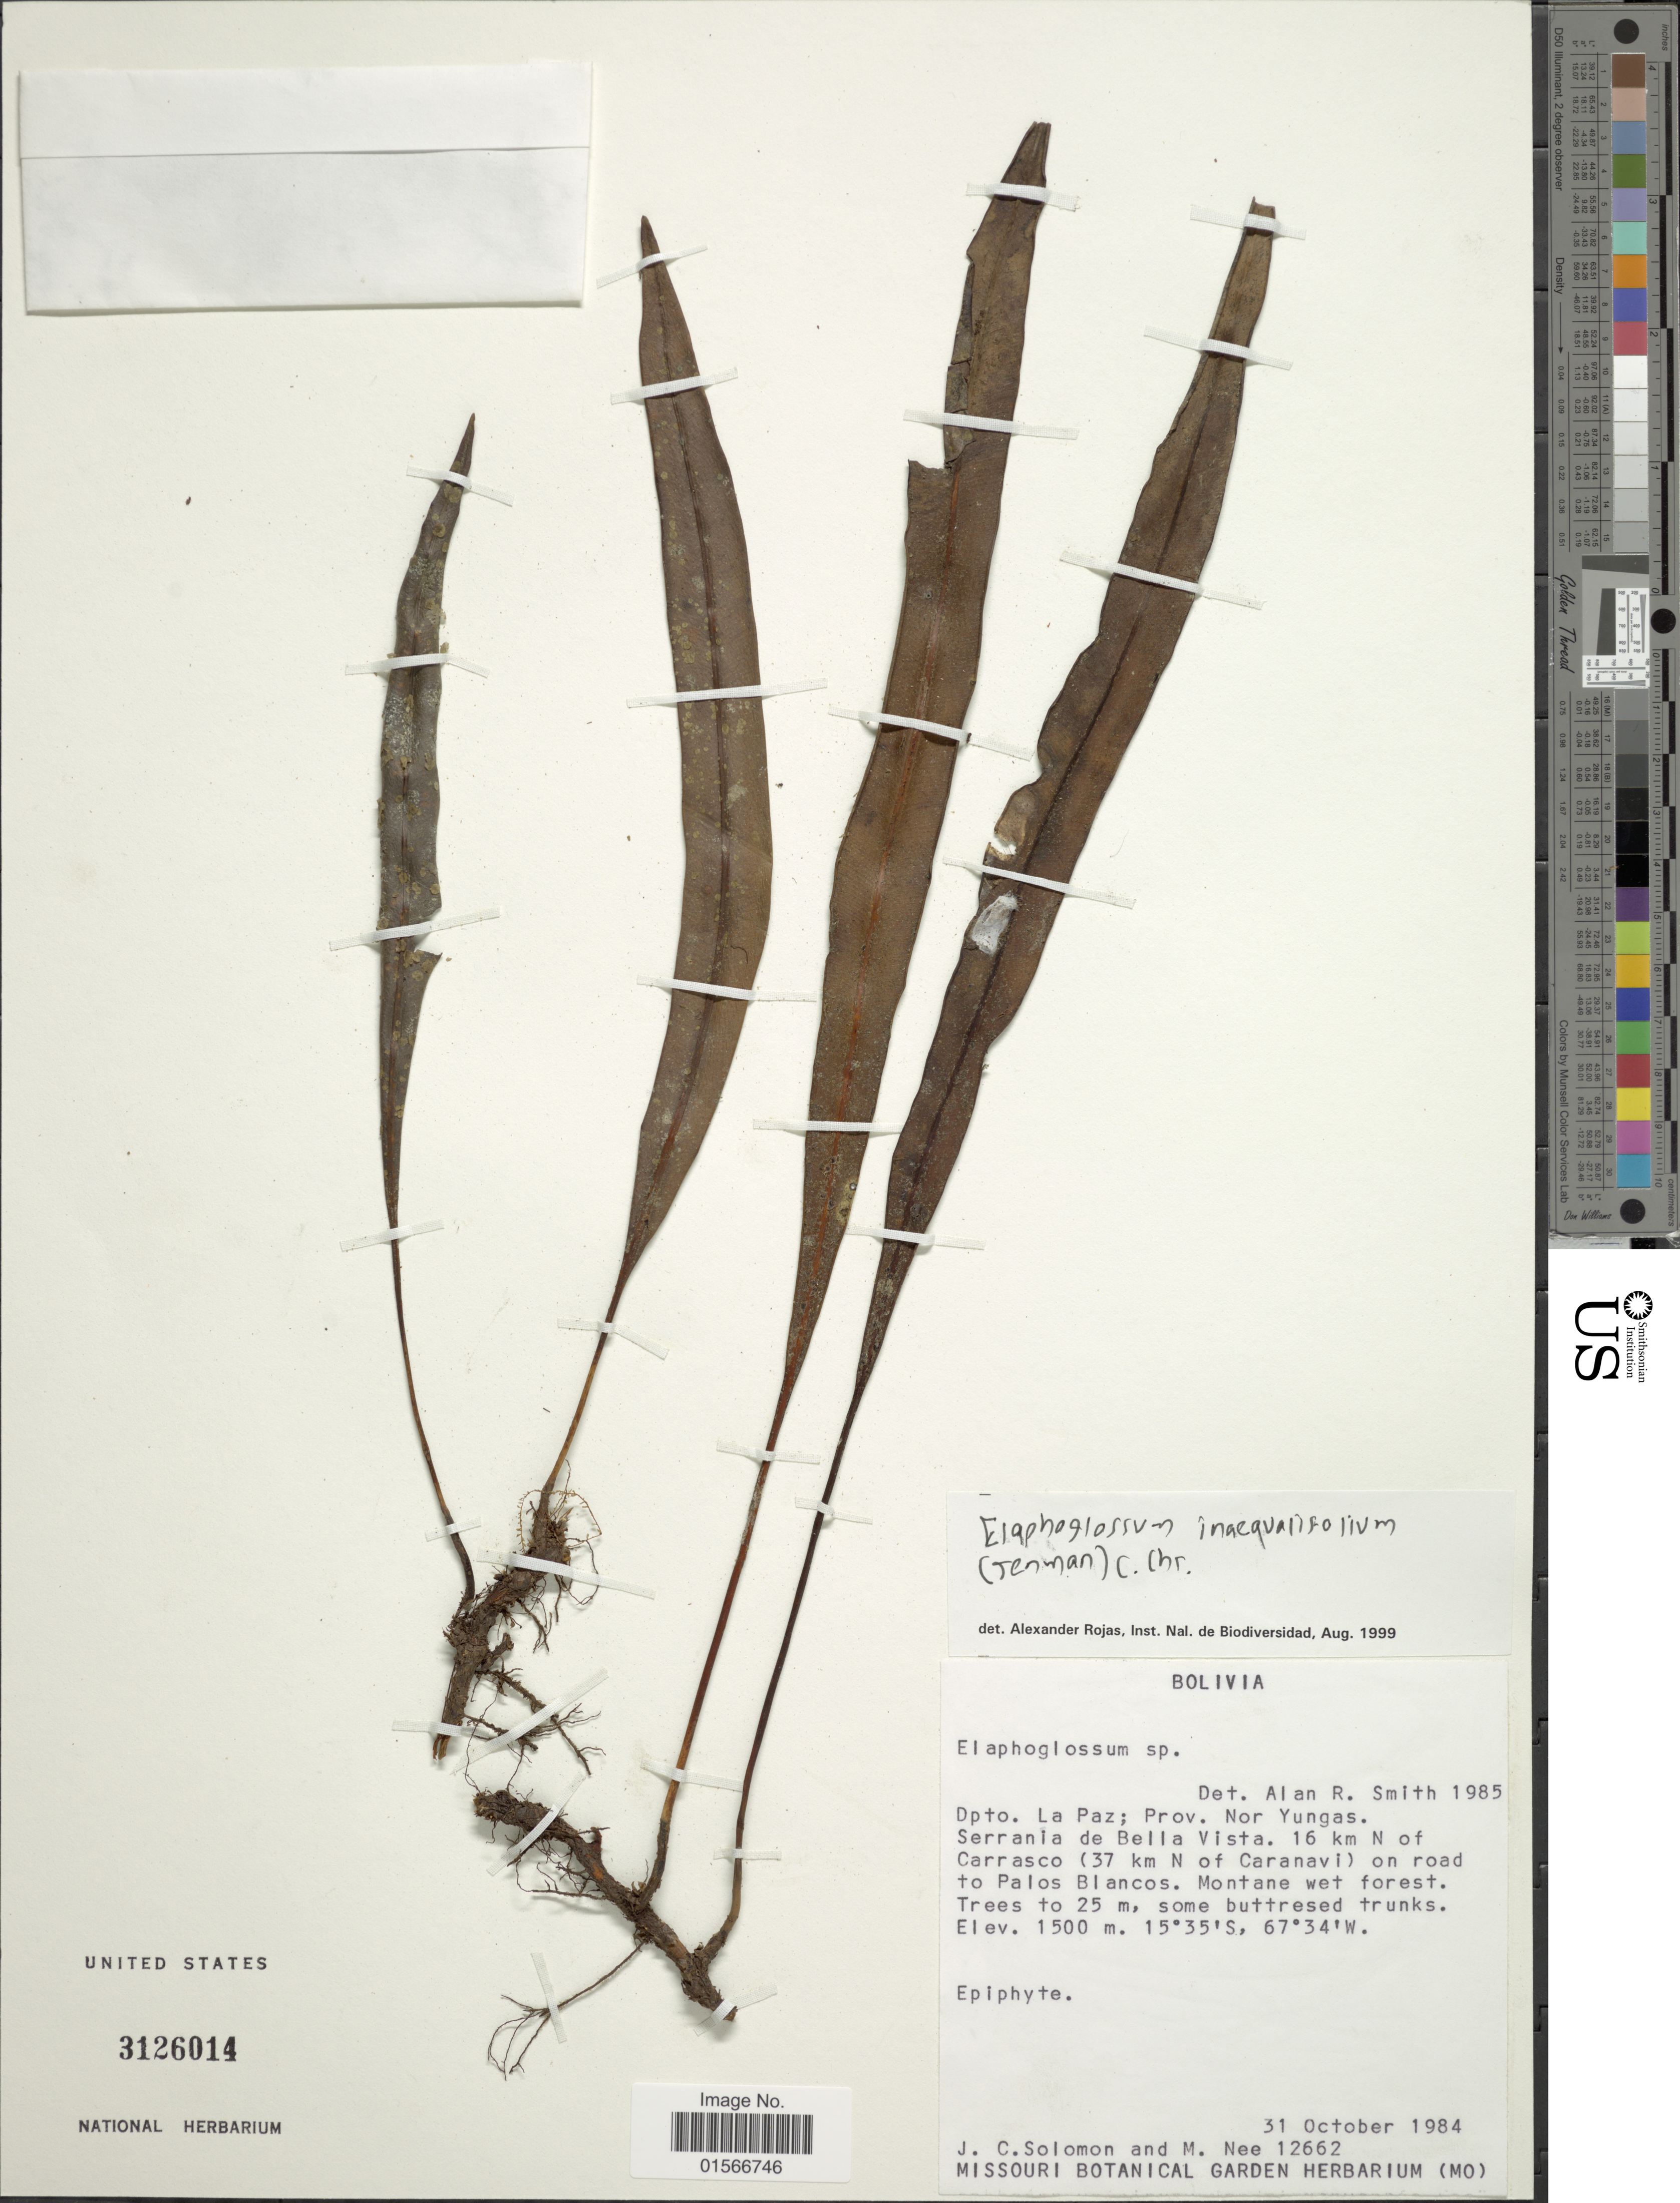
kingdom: Plantae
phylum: Tracheophyta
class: Polypodiopsida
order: Polypodiales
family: Dryopteridaceae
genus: Elaphoglossum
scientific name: Elaphoglossum inaequalifolium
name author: (Jenman) C. Chr.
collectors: J. C. Solomon & M. Nee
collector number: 12662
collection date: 1984-10-31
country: Bolivia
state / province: La Paz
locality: Dpto La Paz; Prov. Nord Yungas. Serrania de Bella Vista. 16 km N of Carrasco (37 km N of Caranavi) on road to Palos Blancos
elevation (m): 1500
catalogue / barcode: US 3126014